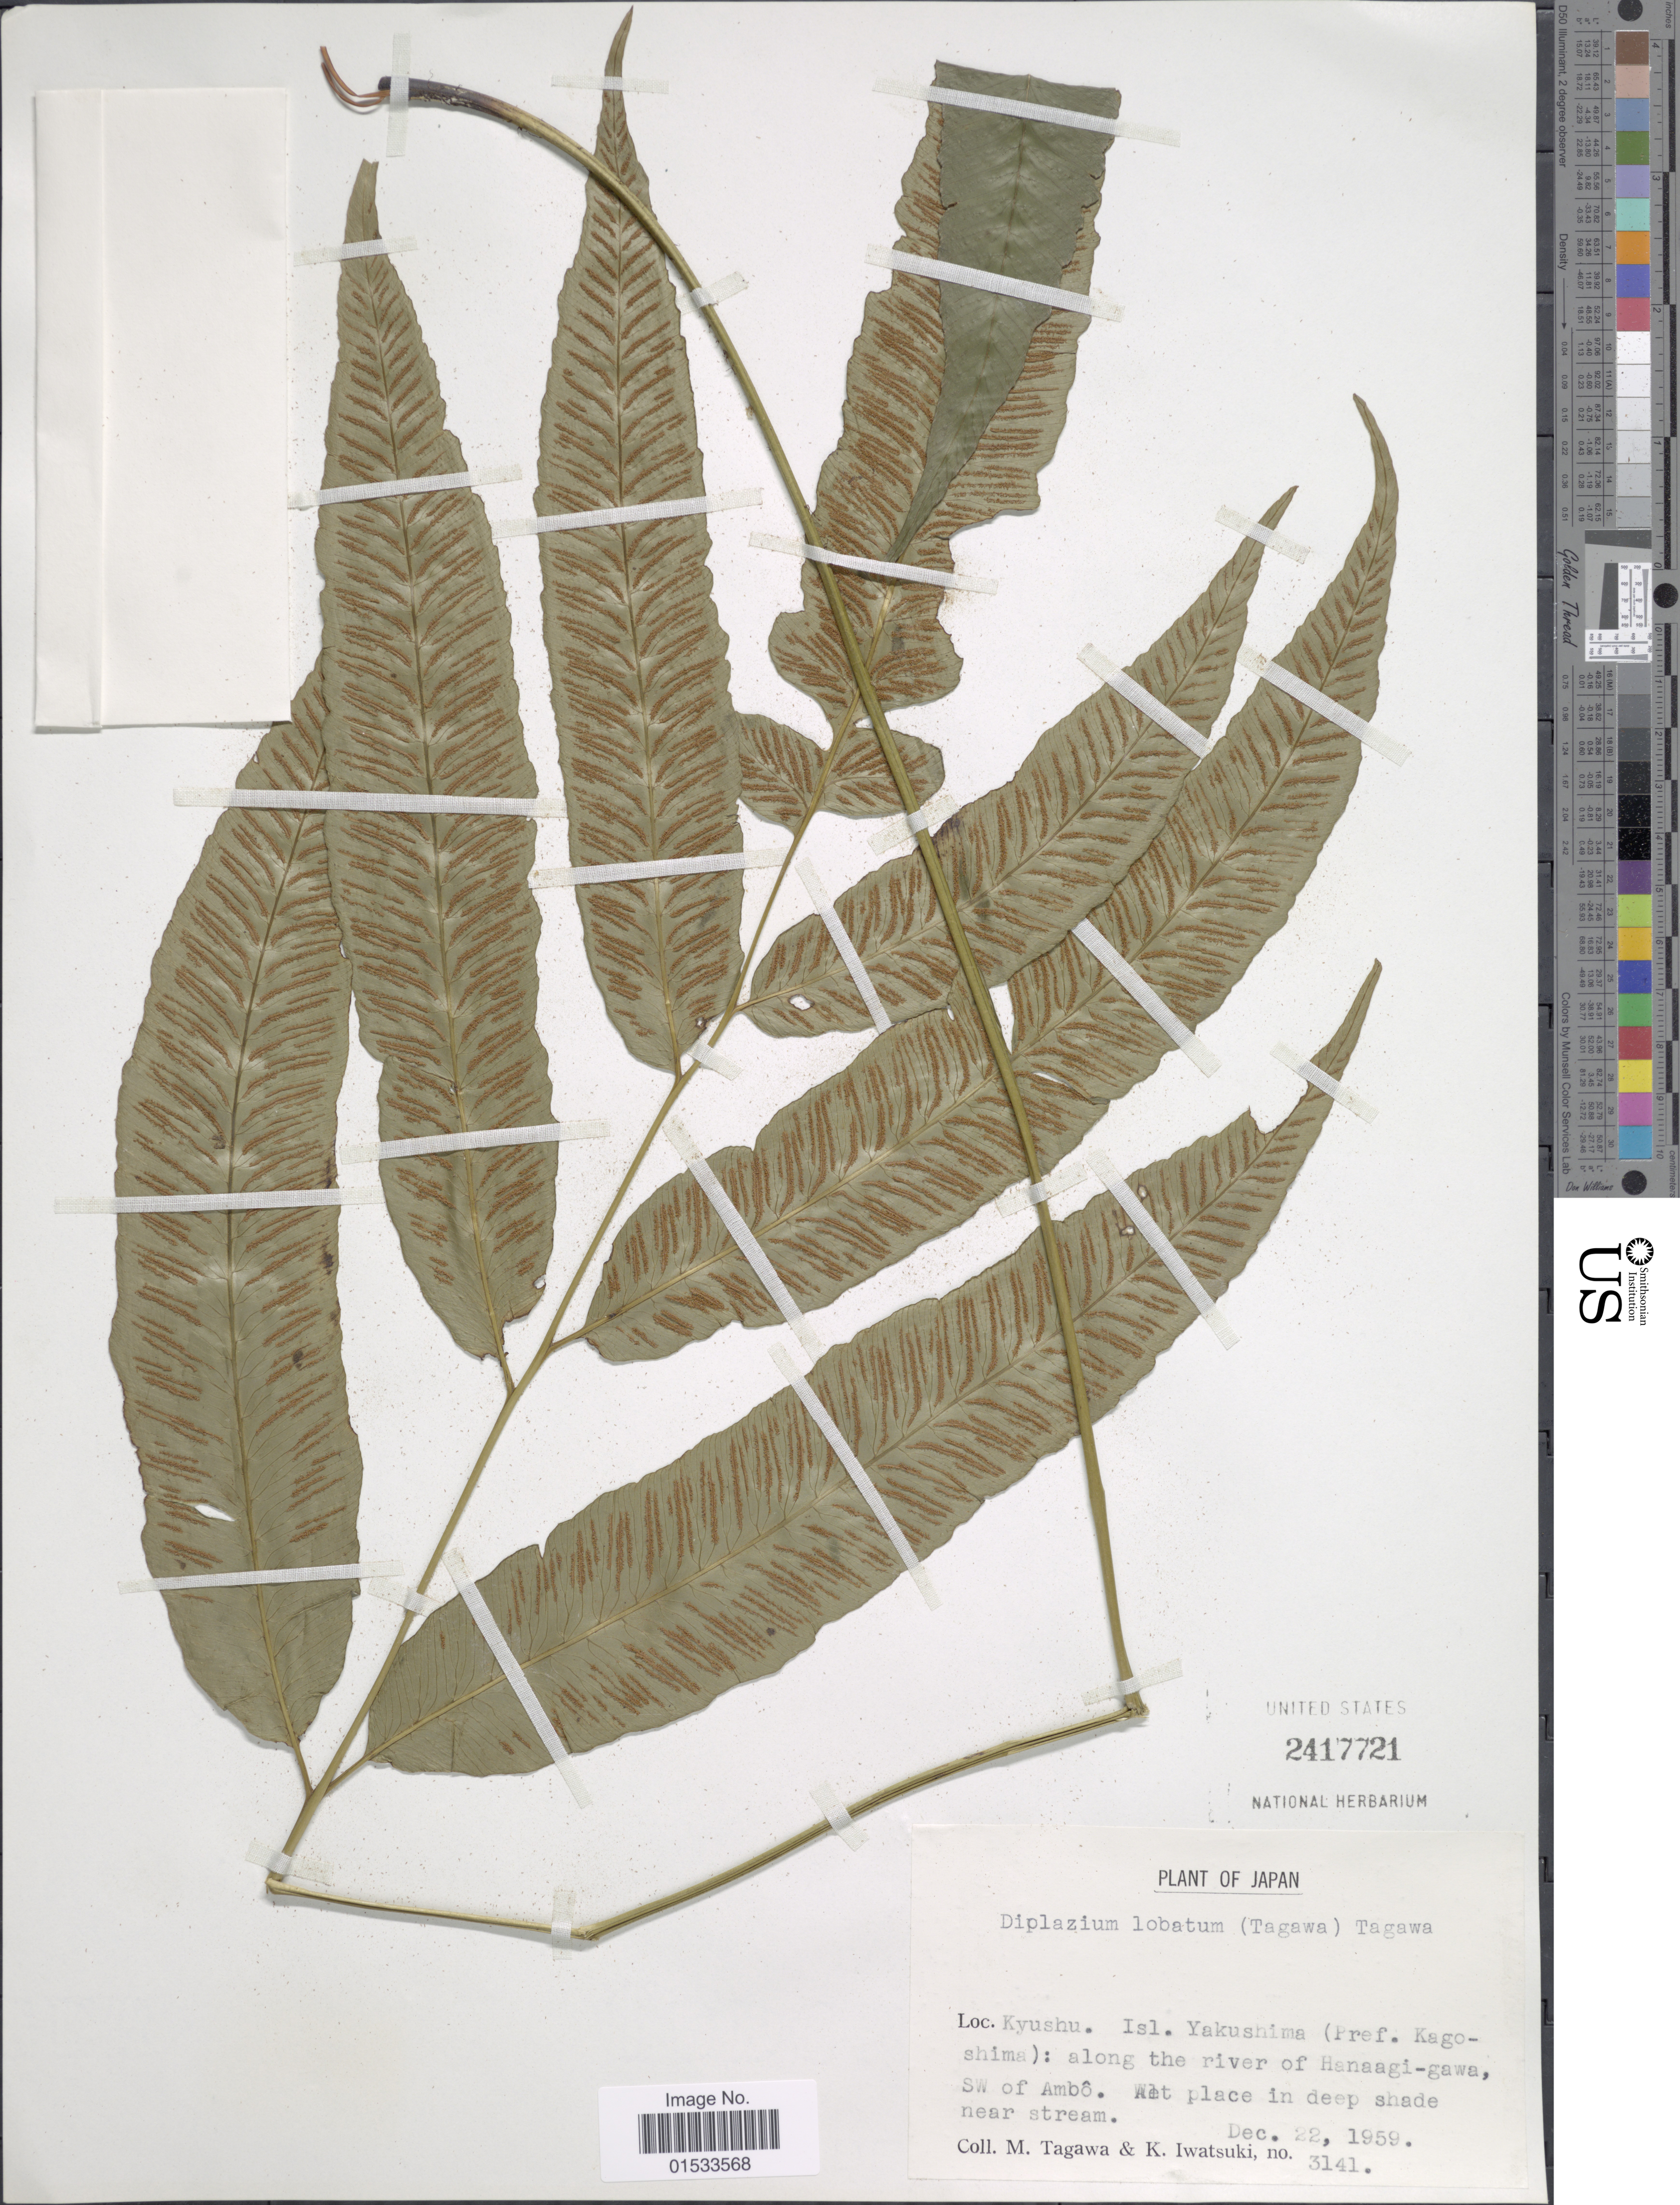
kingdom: Plantae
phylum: Tracheophyta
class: Polypodiopsida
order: Polypodiales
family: Athyriaceae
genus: Diplazium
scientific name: Diplazium donianum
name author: (Mett.) Tardieu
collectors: M. Tagawa & K. Iwatsuki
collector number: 3141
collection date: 1959-12-22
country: Japan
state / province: Kagosima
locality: Kyushu, Isl. Yakushima: along the river of Hanaagi- gawa, SW of Ambô.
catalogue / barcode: US 2417721